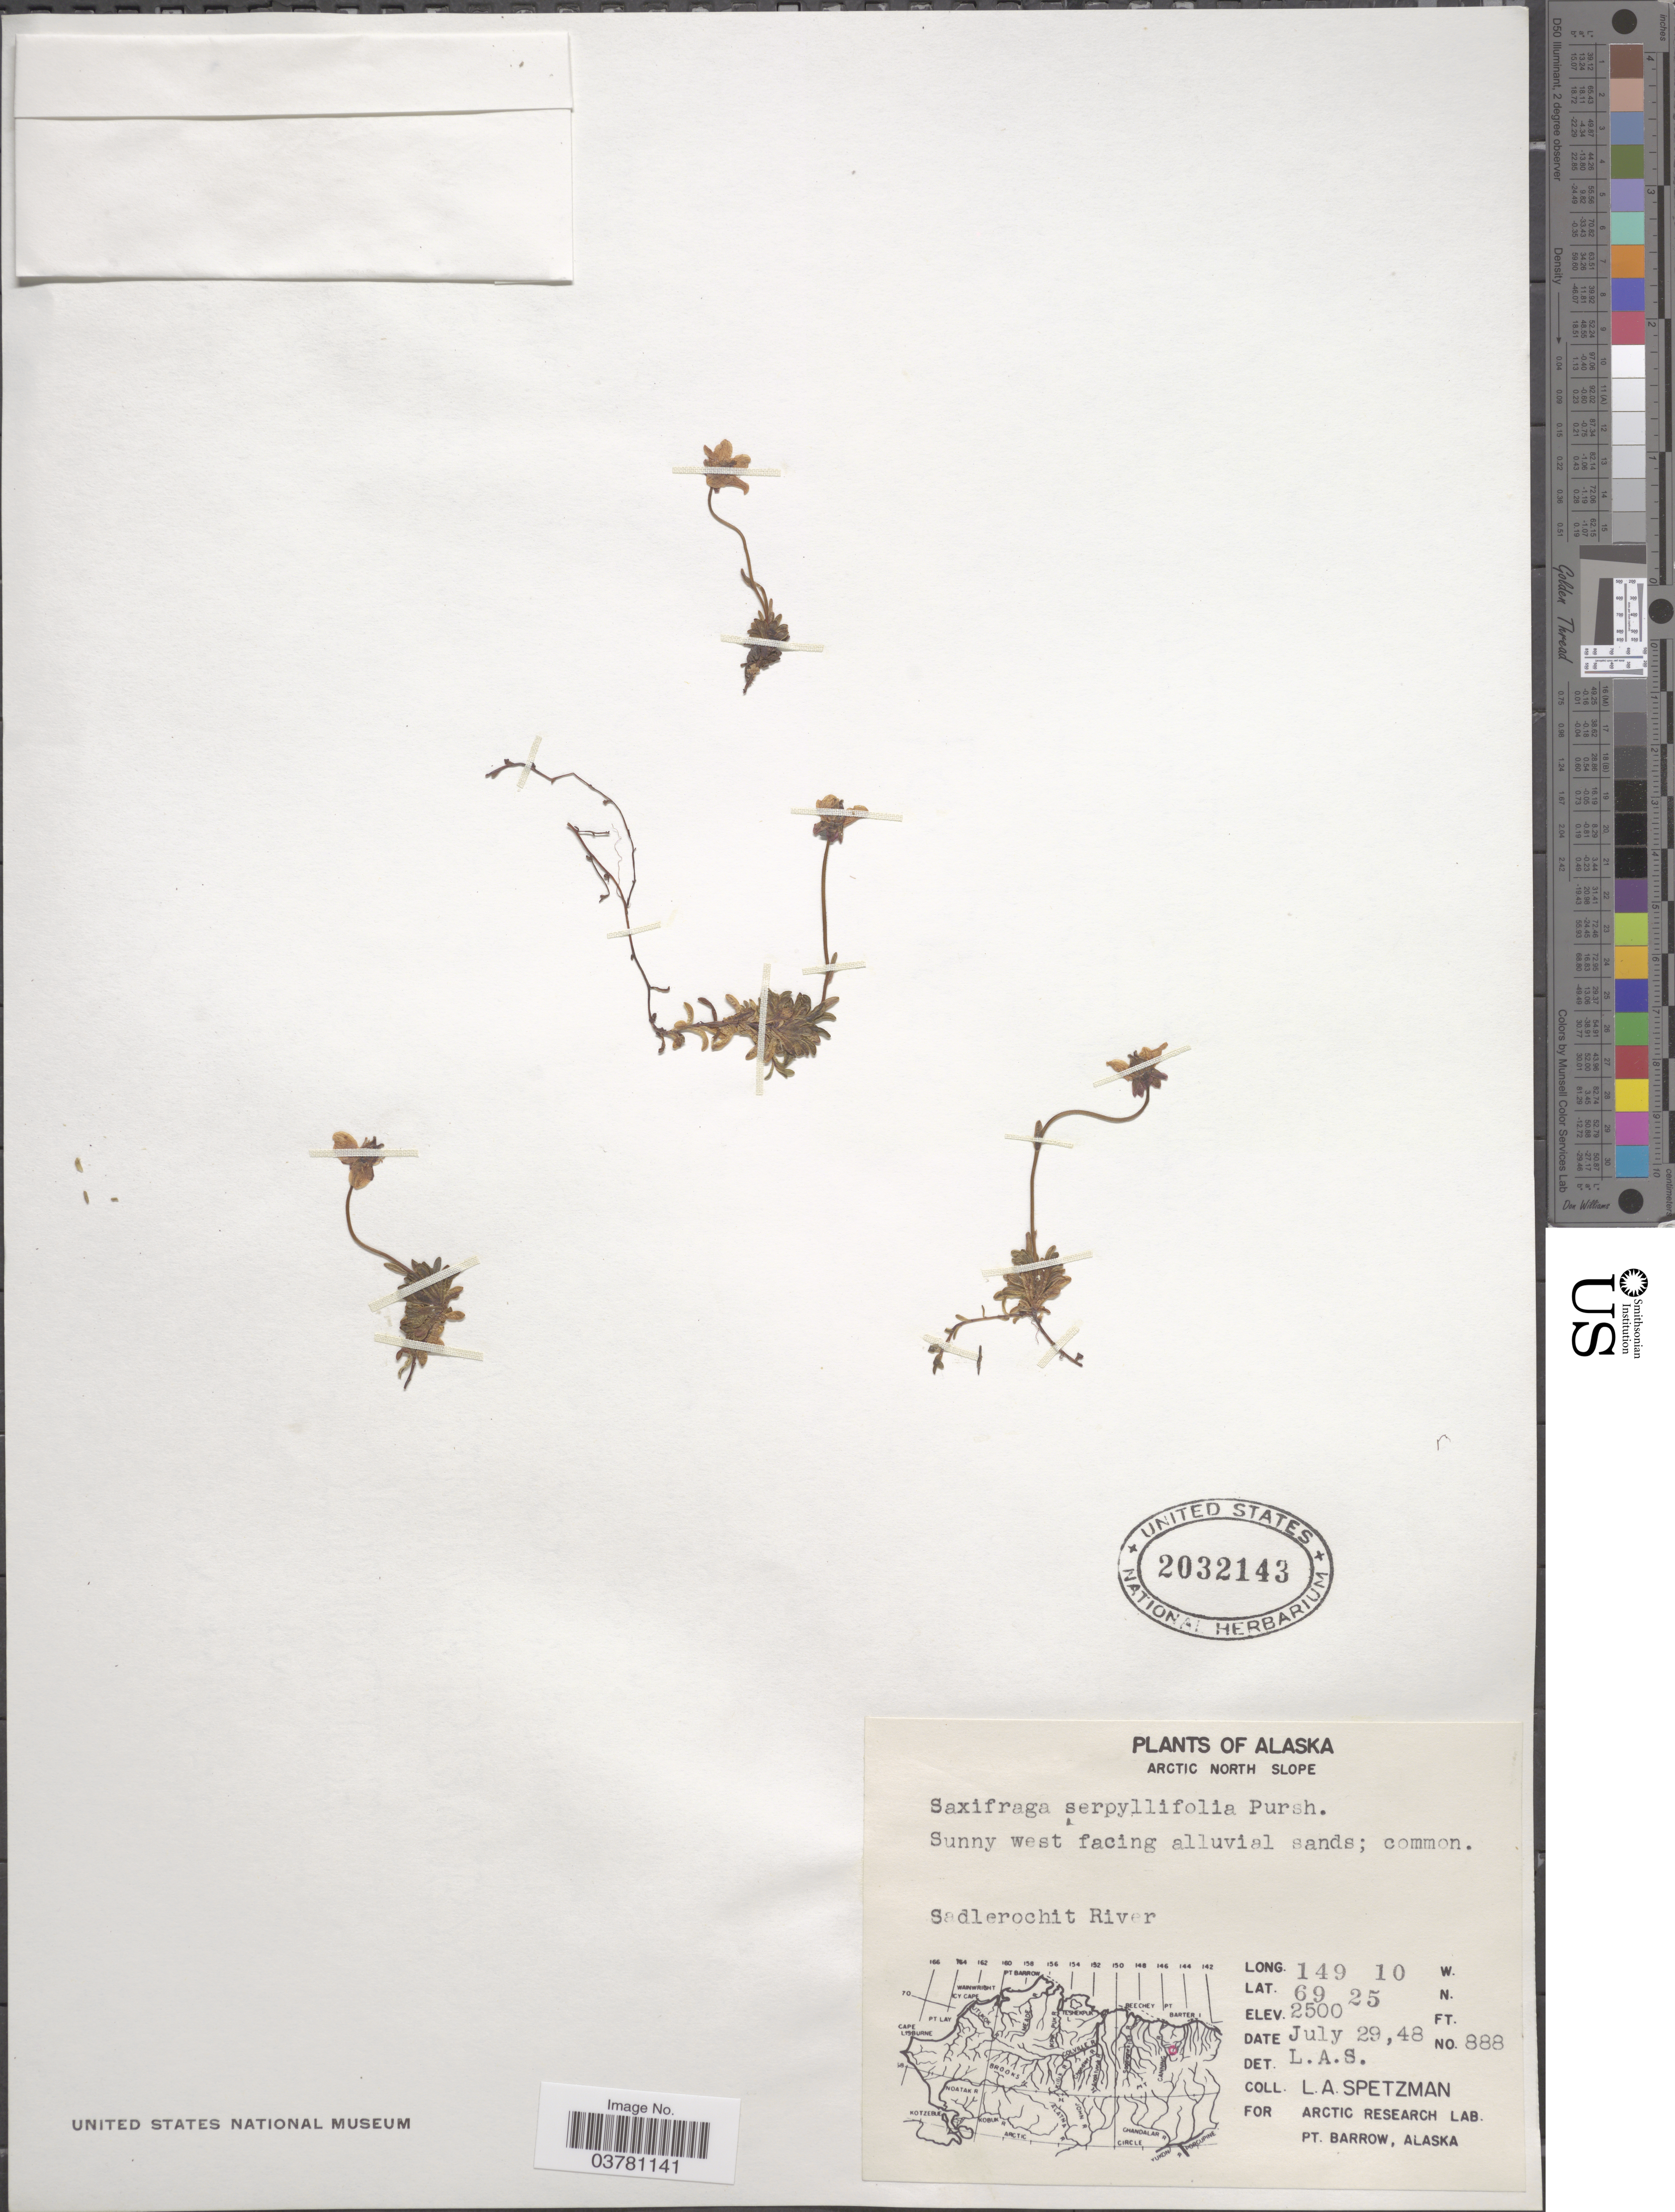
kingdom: Plantae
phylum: Tracheophyta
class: Magnoliopsida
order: Saxifragales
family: Saxifragaceae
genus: Saxifraga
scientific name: Saxifraga serpyllifolia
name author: Pursh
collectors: L. Spetzman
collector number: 888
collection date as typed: Transcribed d/m/y: 29/7/48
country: United States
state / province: Alaska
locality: Arctic North Slope. Sunny west facing alluvial sands. Sadlerochit River.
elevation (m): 762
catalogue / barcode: US 2032143